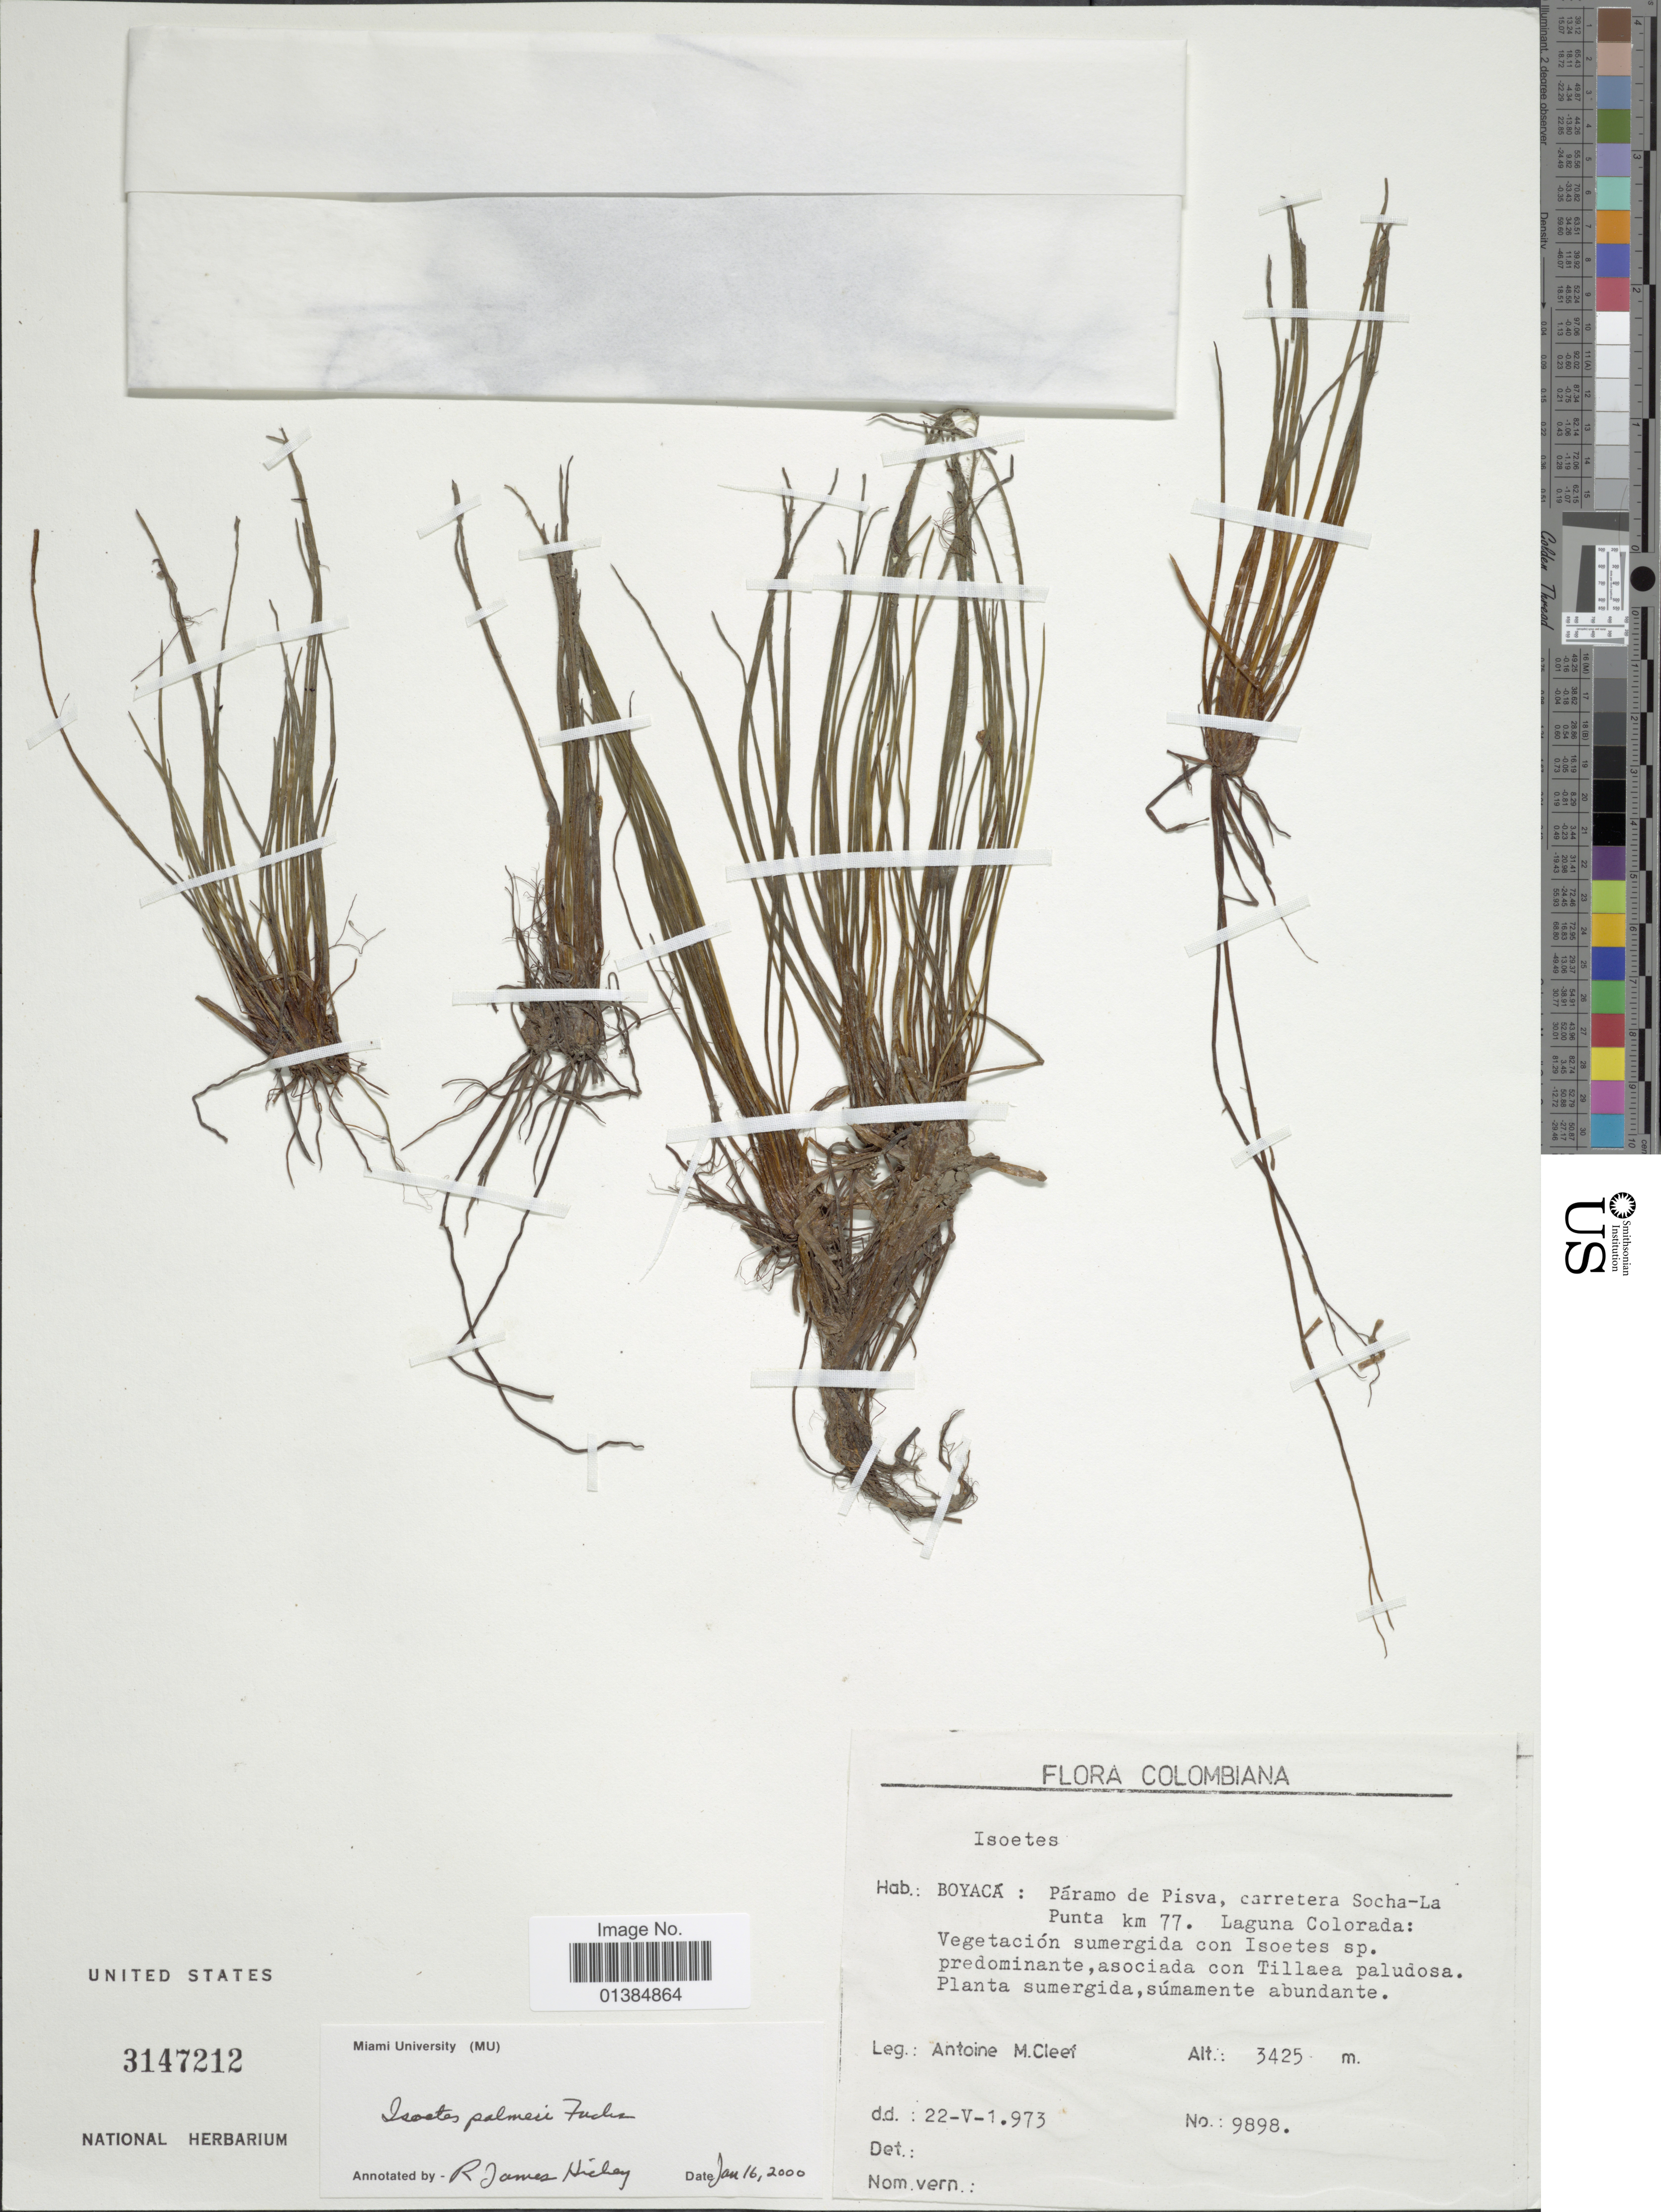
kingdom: Plantae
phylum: Tracheophyta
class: Lycopodiopsida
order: Isoetales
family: Isoetaceae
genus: Isoetes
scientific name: Isoetes palmeri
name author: H.P. Fuchs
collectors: A. M. Cleef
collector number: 9898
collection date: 1973-05-22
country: Colombia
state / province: Boyacá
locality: Páramo de Pisva, carretera Socha-La Punta km 77. Laguna Colorada.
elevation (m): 3425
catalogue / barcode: US 3147212